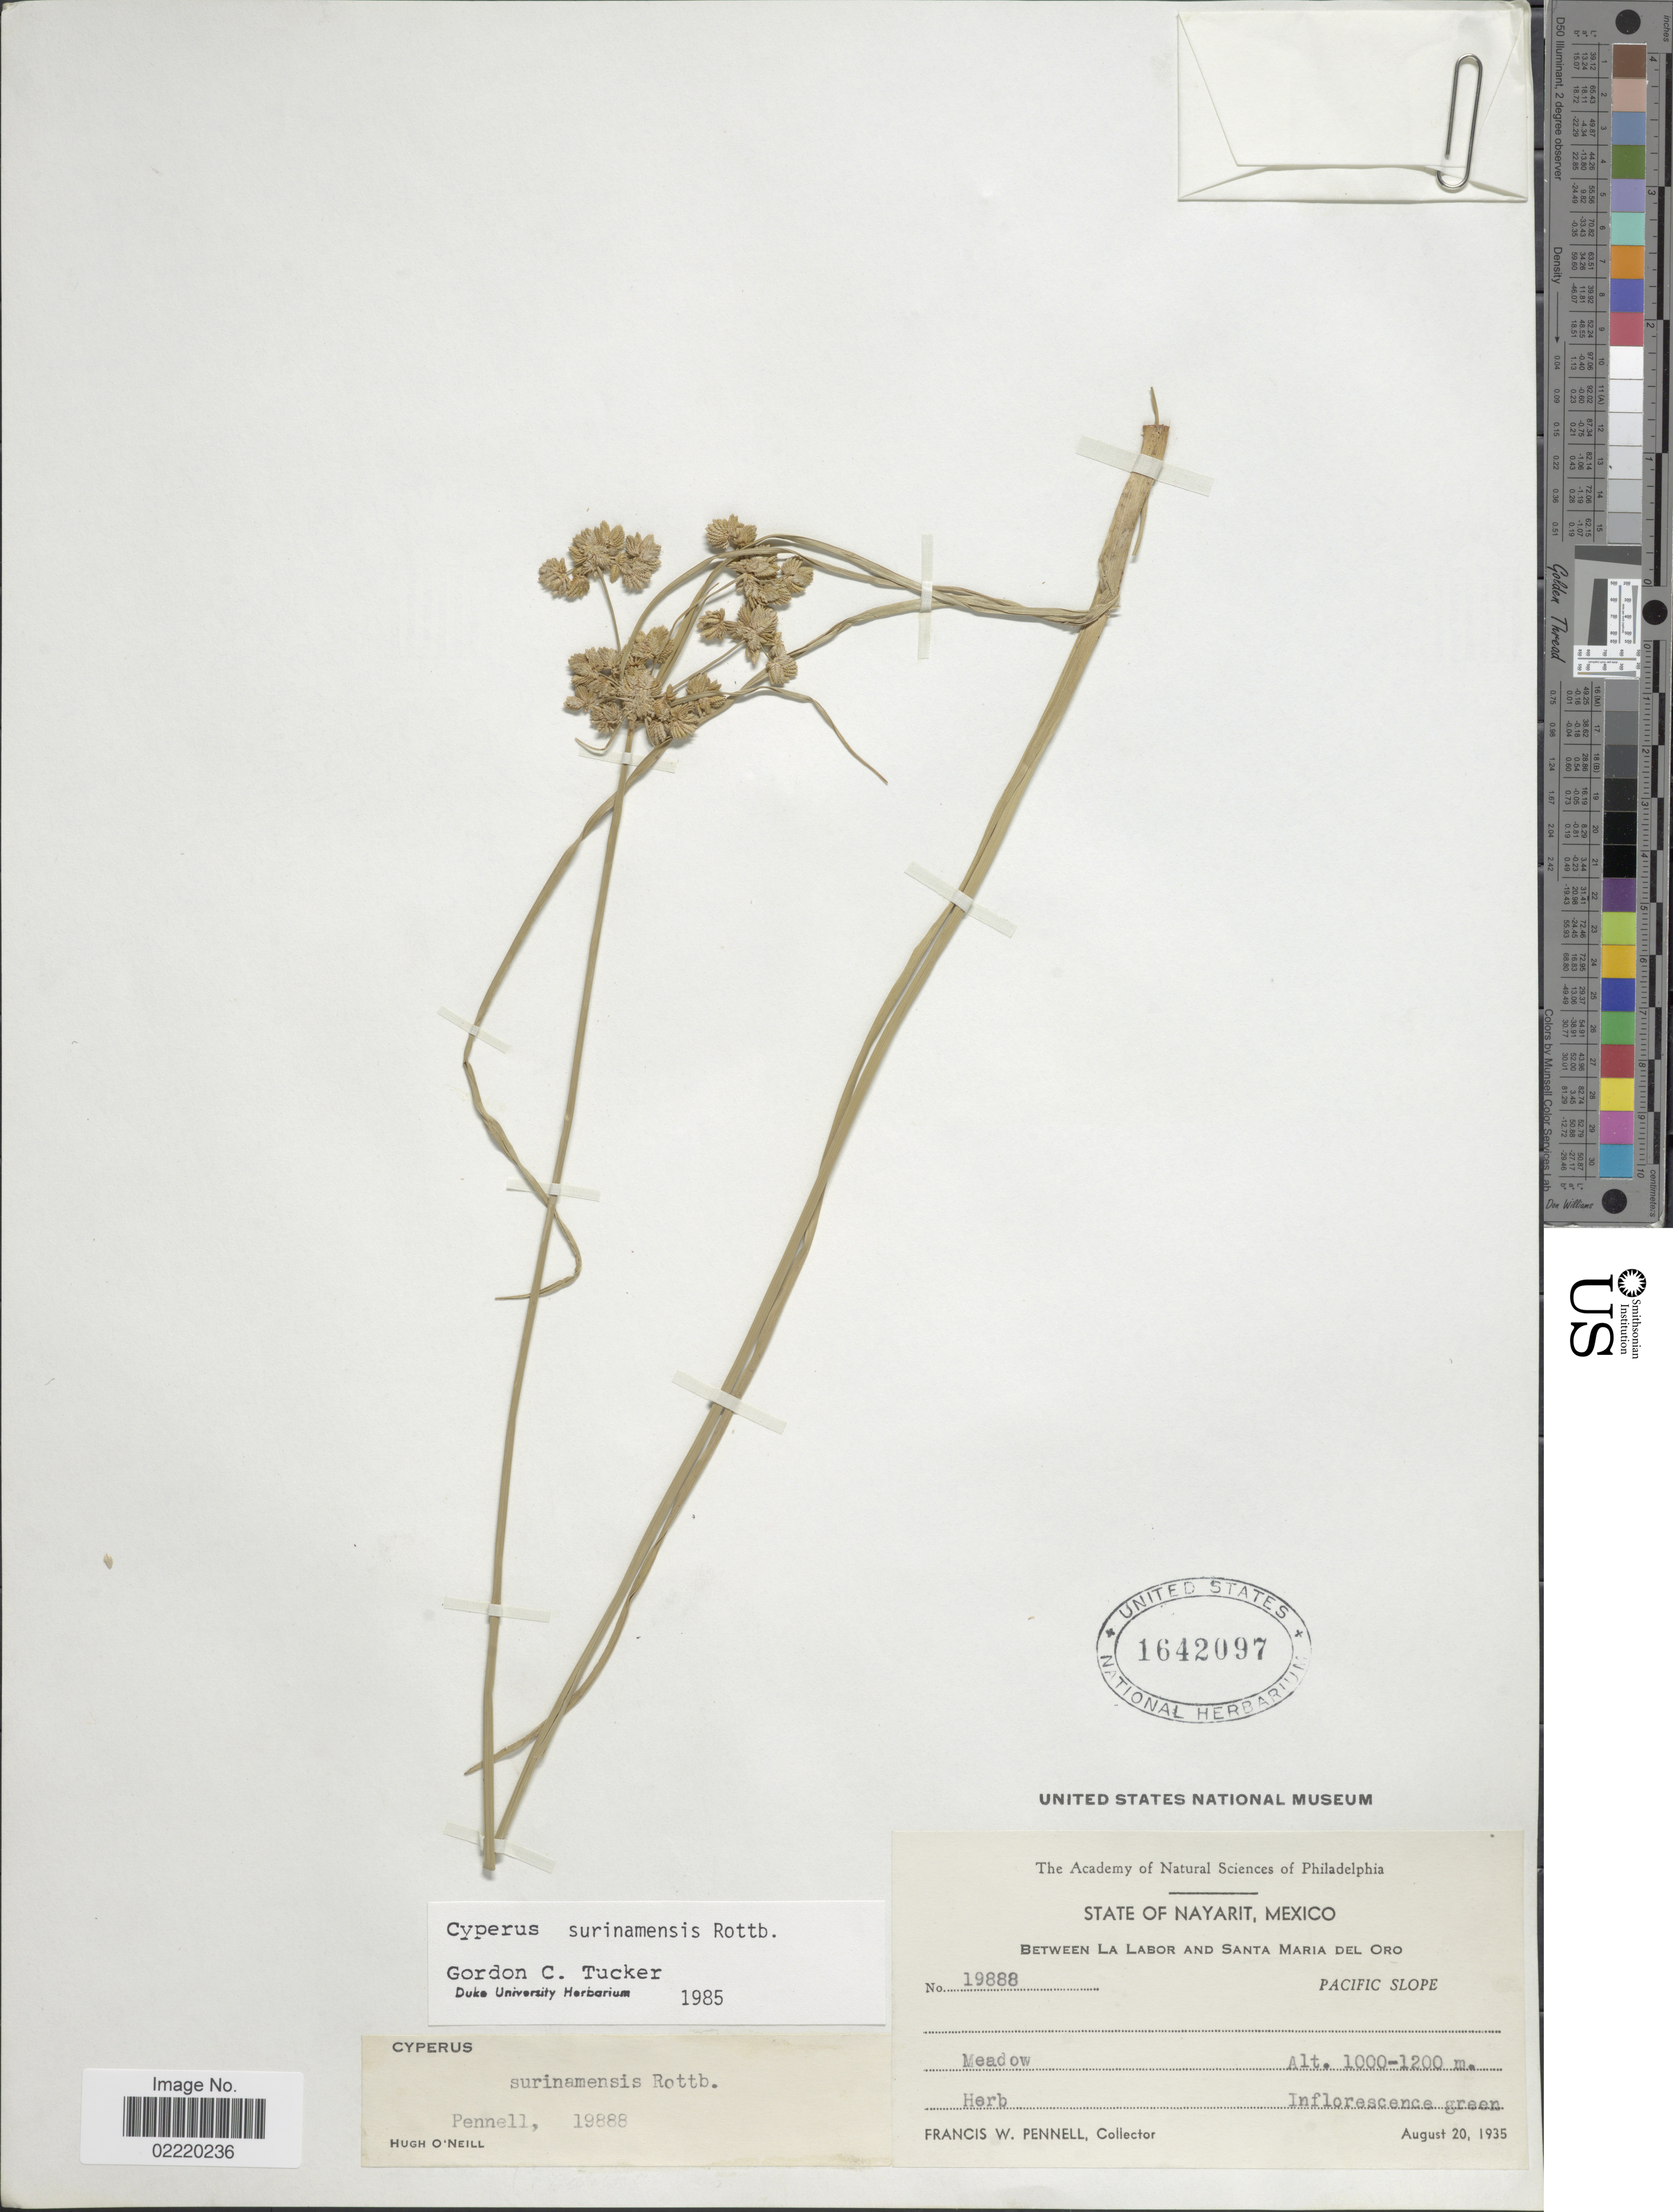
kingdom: Plantae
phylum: Tracheophyta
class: Liliopsida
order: Poales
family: Cyperaceae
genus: Cyperus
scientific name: Cyperus surinamensis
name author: Rottb.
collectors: F. W. Pennell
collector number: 19888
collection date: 1935-08-20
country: Mexico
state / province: Nayarit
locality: Between La Labor and Santa Maria del Oro, Pacific slope, meadow.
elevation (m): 1000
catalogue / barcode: US 1642097